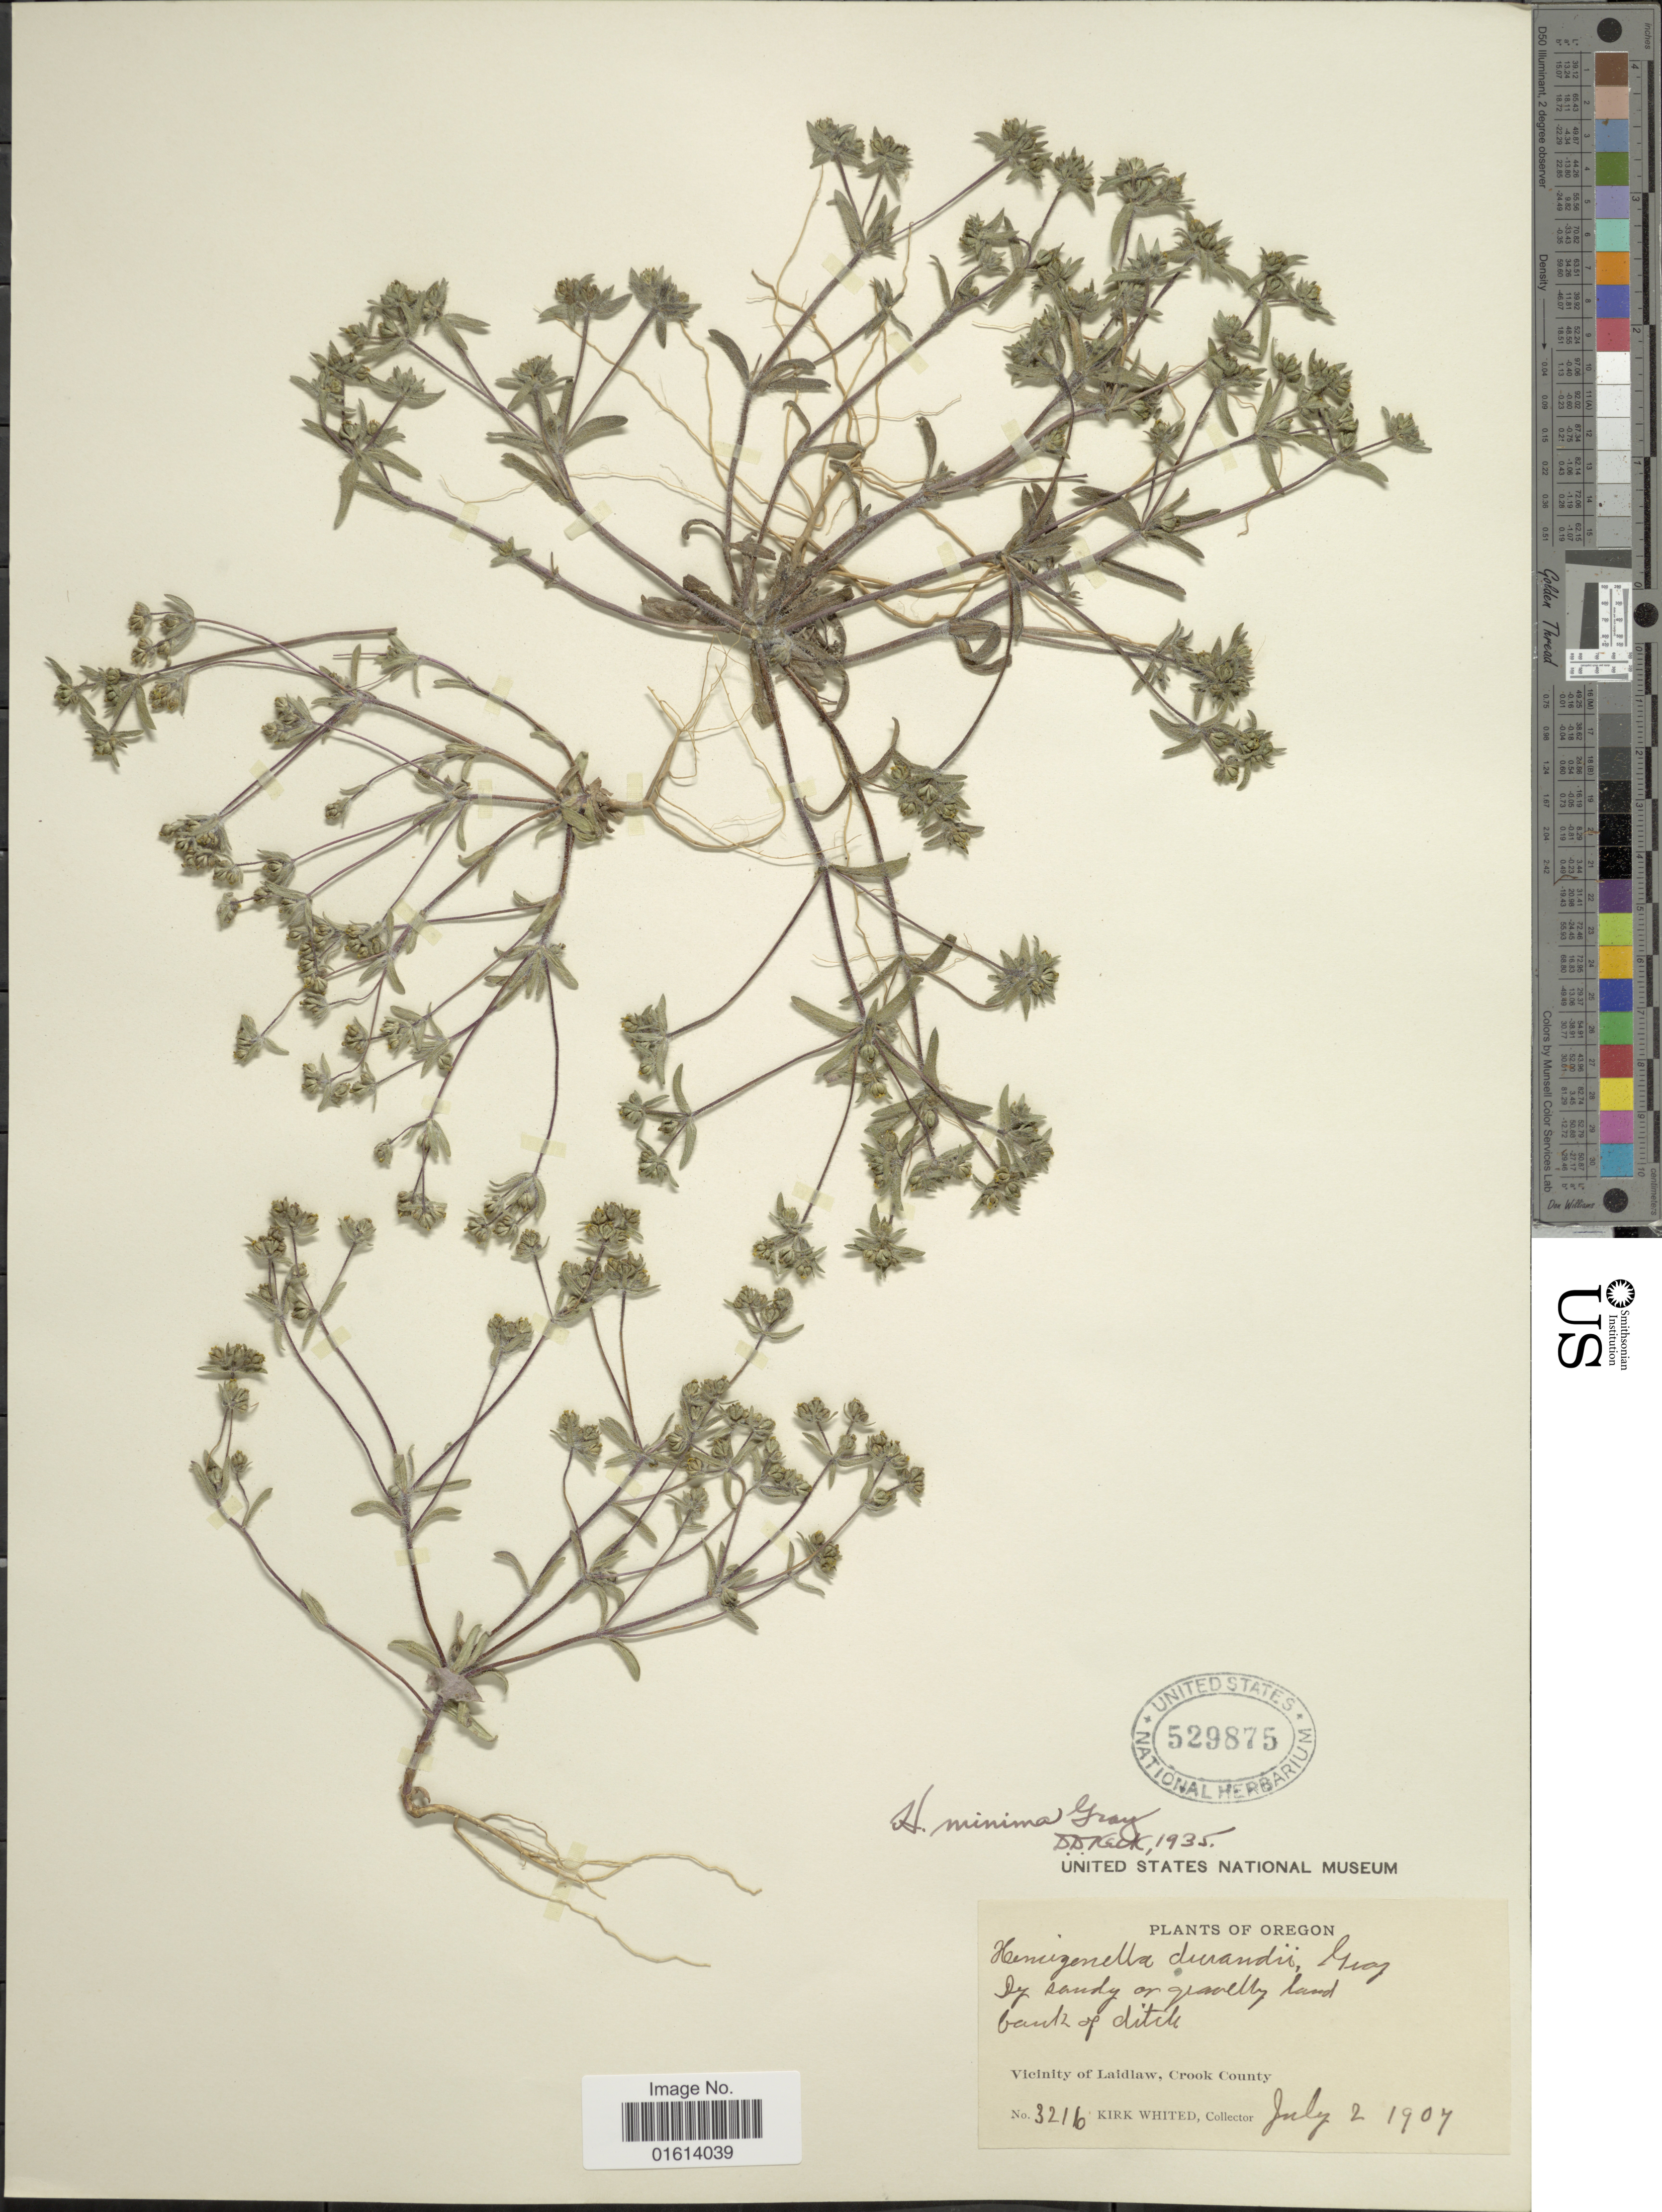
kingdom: Plantae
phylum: Tracheophyta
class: Magnoliopsida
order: Asterales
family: Asteraceae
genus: Hemizonella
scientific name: Hemizonella minima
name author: (A. Gray) A. Gray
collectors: K. Whited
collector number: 3216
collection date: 1907-07-02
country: United States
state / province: Oregon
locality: Vicinity of Laidlaw, Crook County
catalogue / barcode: US 529875